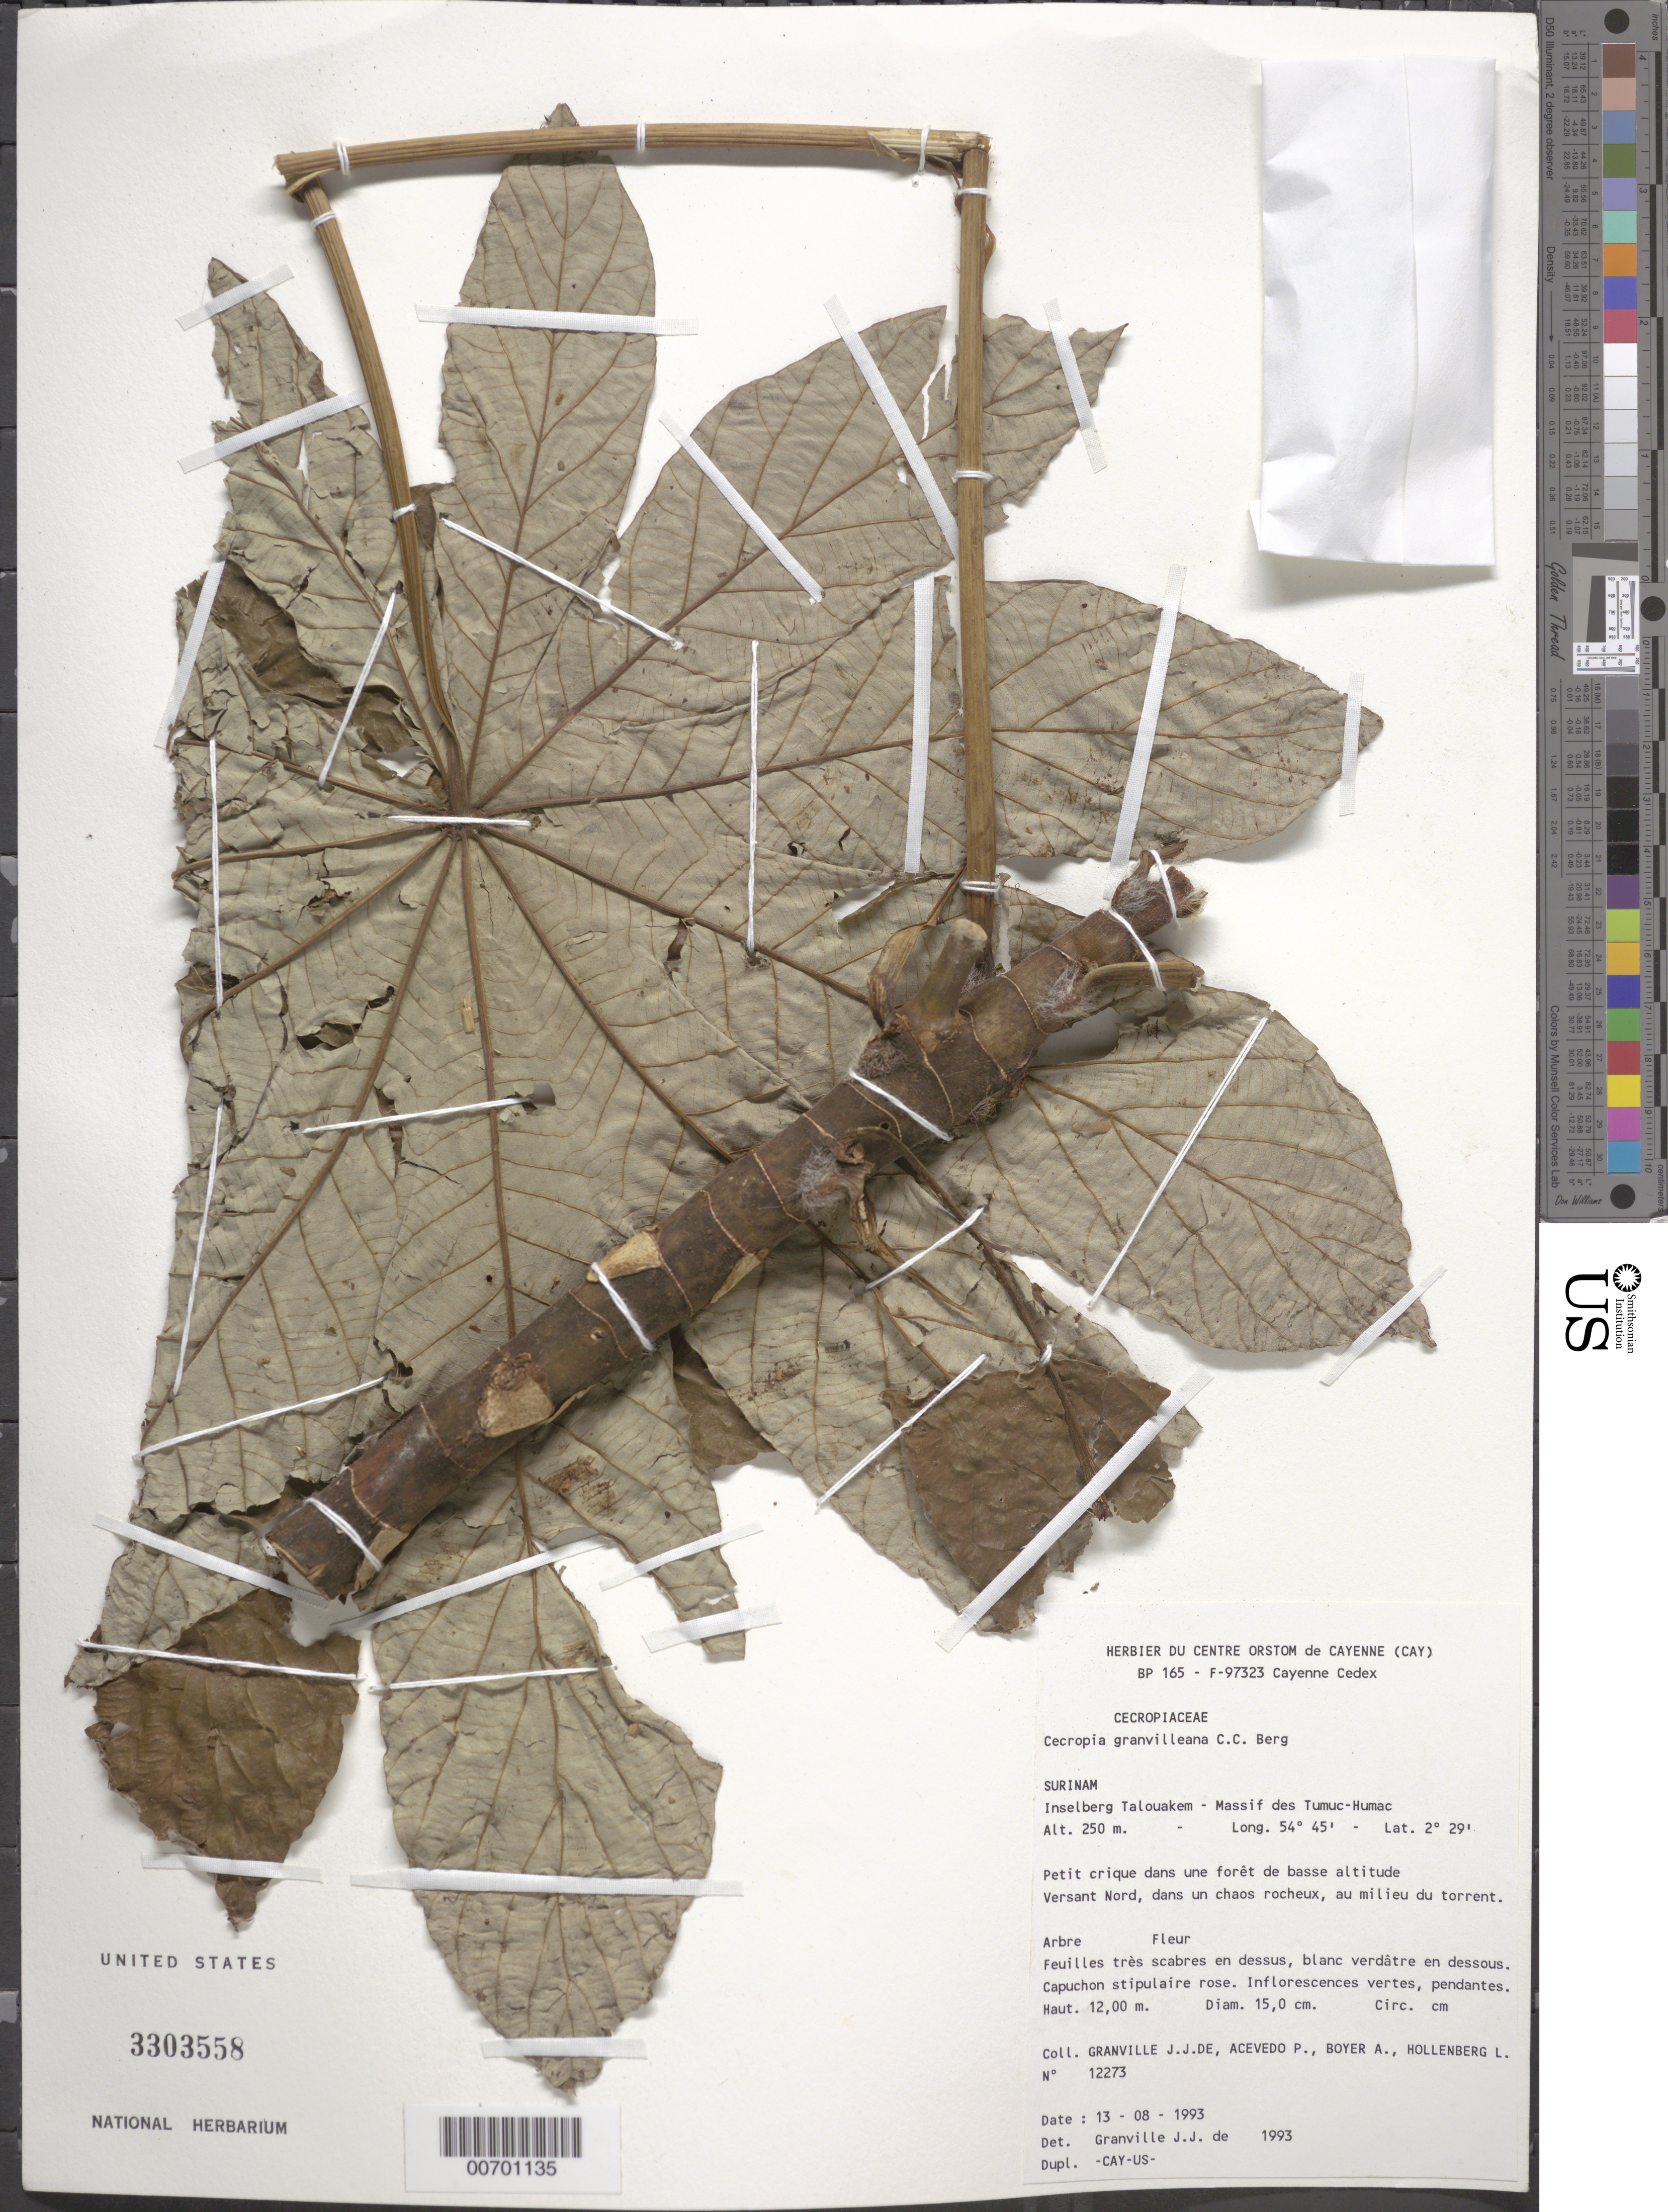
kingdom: Plantae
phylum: Tracheophyta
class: Magnoliopsida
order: Rosales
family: Urticaceae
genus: Cecropia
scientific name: Cecropia granvilleana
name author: C.C. Berg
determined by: Granville, J. J. de, (CAY), Institut de Recherche pour le Developpement (IRD) (FRENCH GUIANA)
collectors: J.-J. de Granville, P. Acevedo-Rodr., A. Boyer & L. Hollenberg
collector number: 12273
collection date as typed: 13-Aug-93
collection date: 1993-08-13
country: Suriname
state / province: Sipaliwini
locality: Inselberg Talouakem, Massif des Tumuc-Humac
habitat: Petit crique dans une forêt de basse altitude.Versant Nord, dans un chaos rocheux, au milieu du torrent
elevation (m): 250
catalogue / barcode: US 3303558